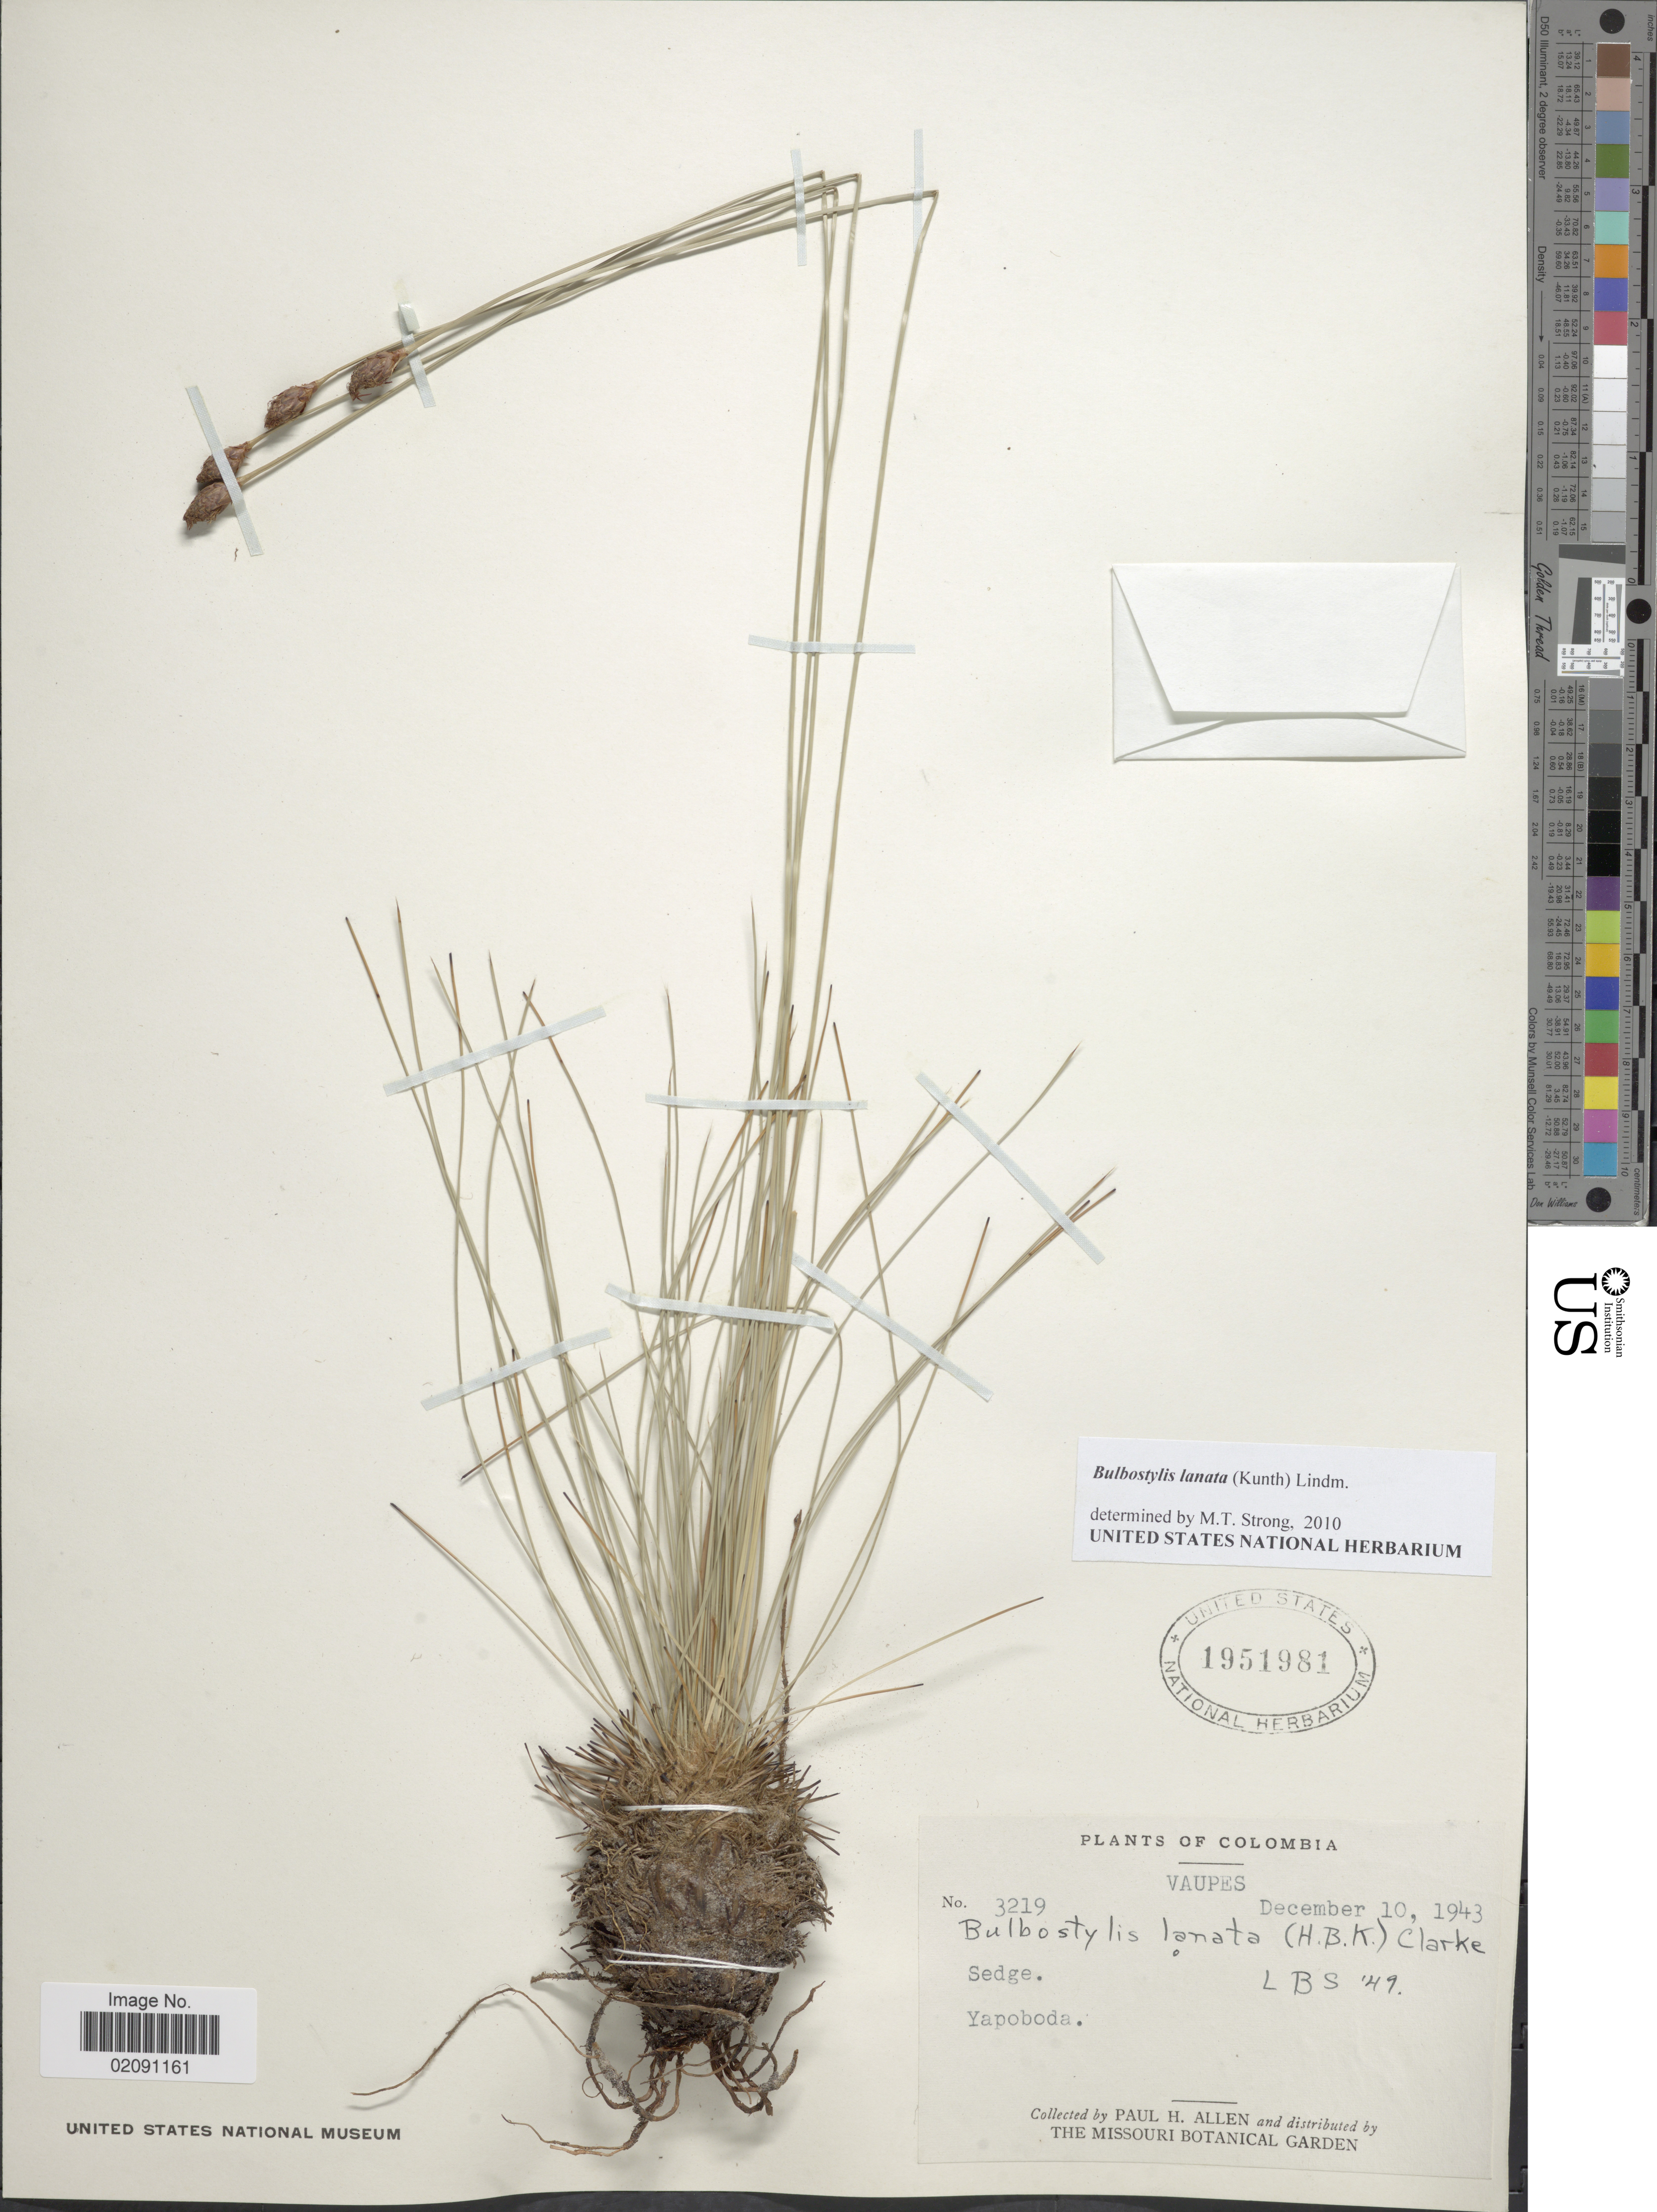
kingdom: Plantae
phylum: Tracheophyta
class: Liliopsida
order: Poales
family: Cyperaceae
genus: Bulbostylis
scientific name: Bulbostylis lanata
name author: (Kunth) Lindm.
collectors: P. H. Allen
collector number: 3219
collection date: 1943-12-10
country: Colombia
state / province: Vaupés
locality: Sedge, Yapoboda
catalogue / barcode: US 1951981